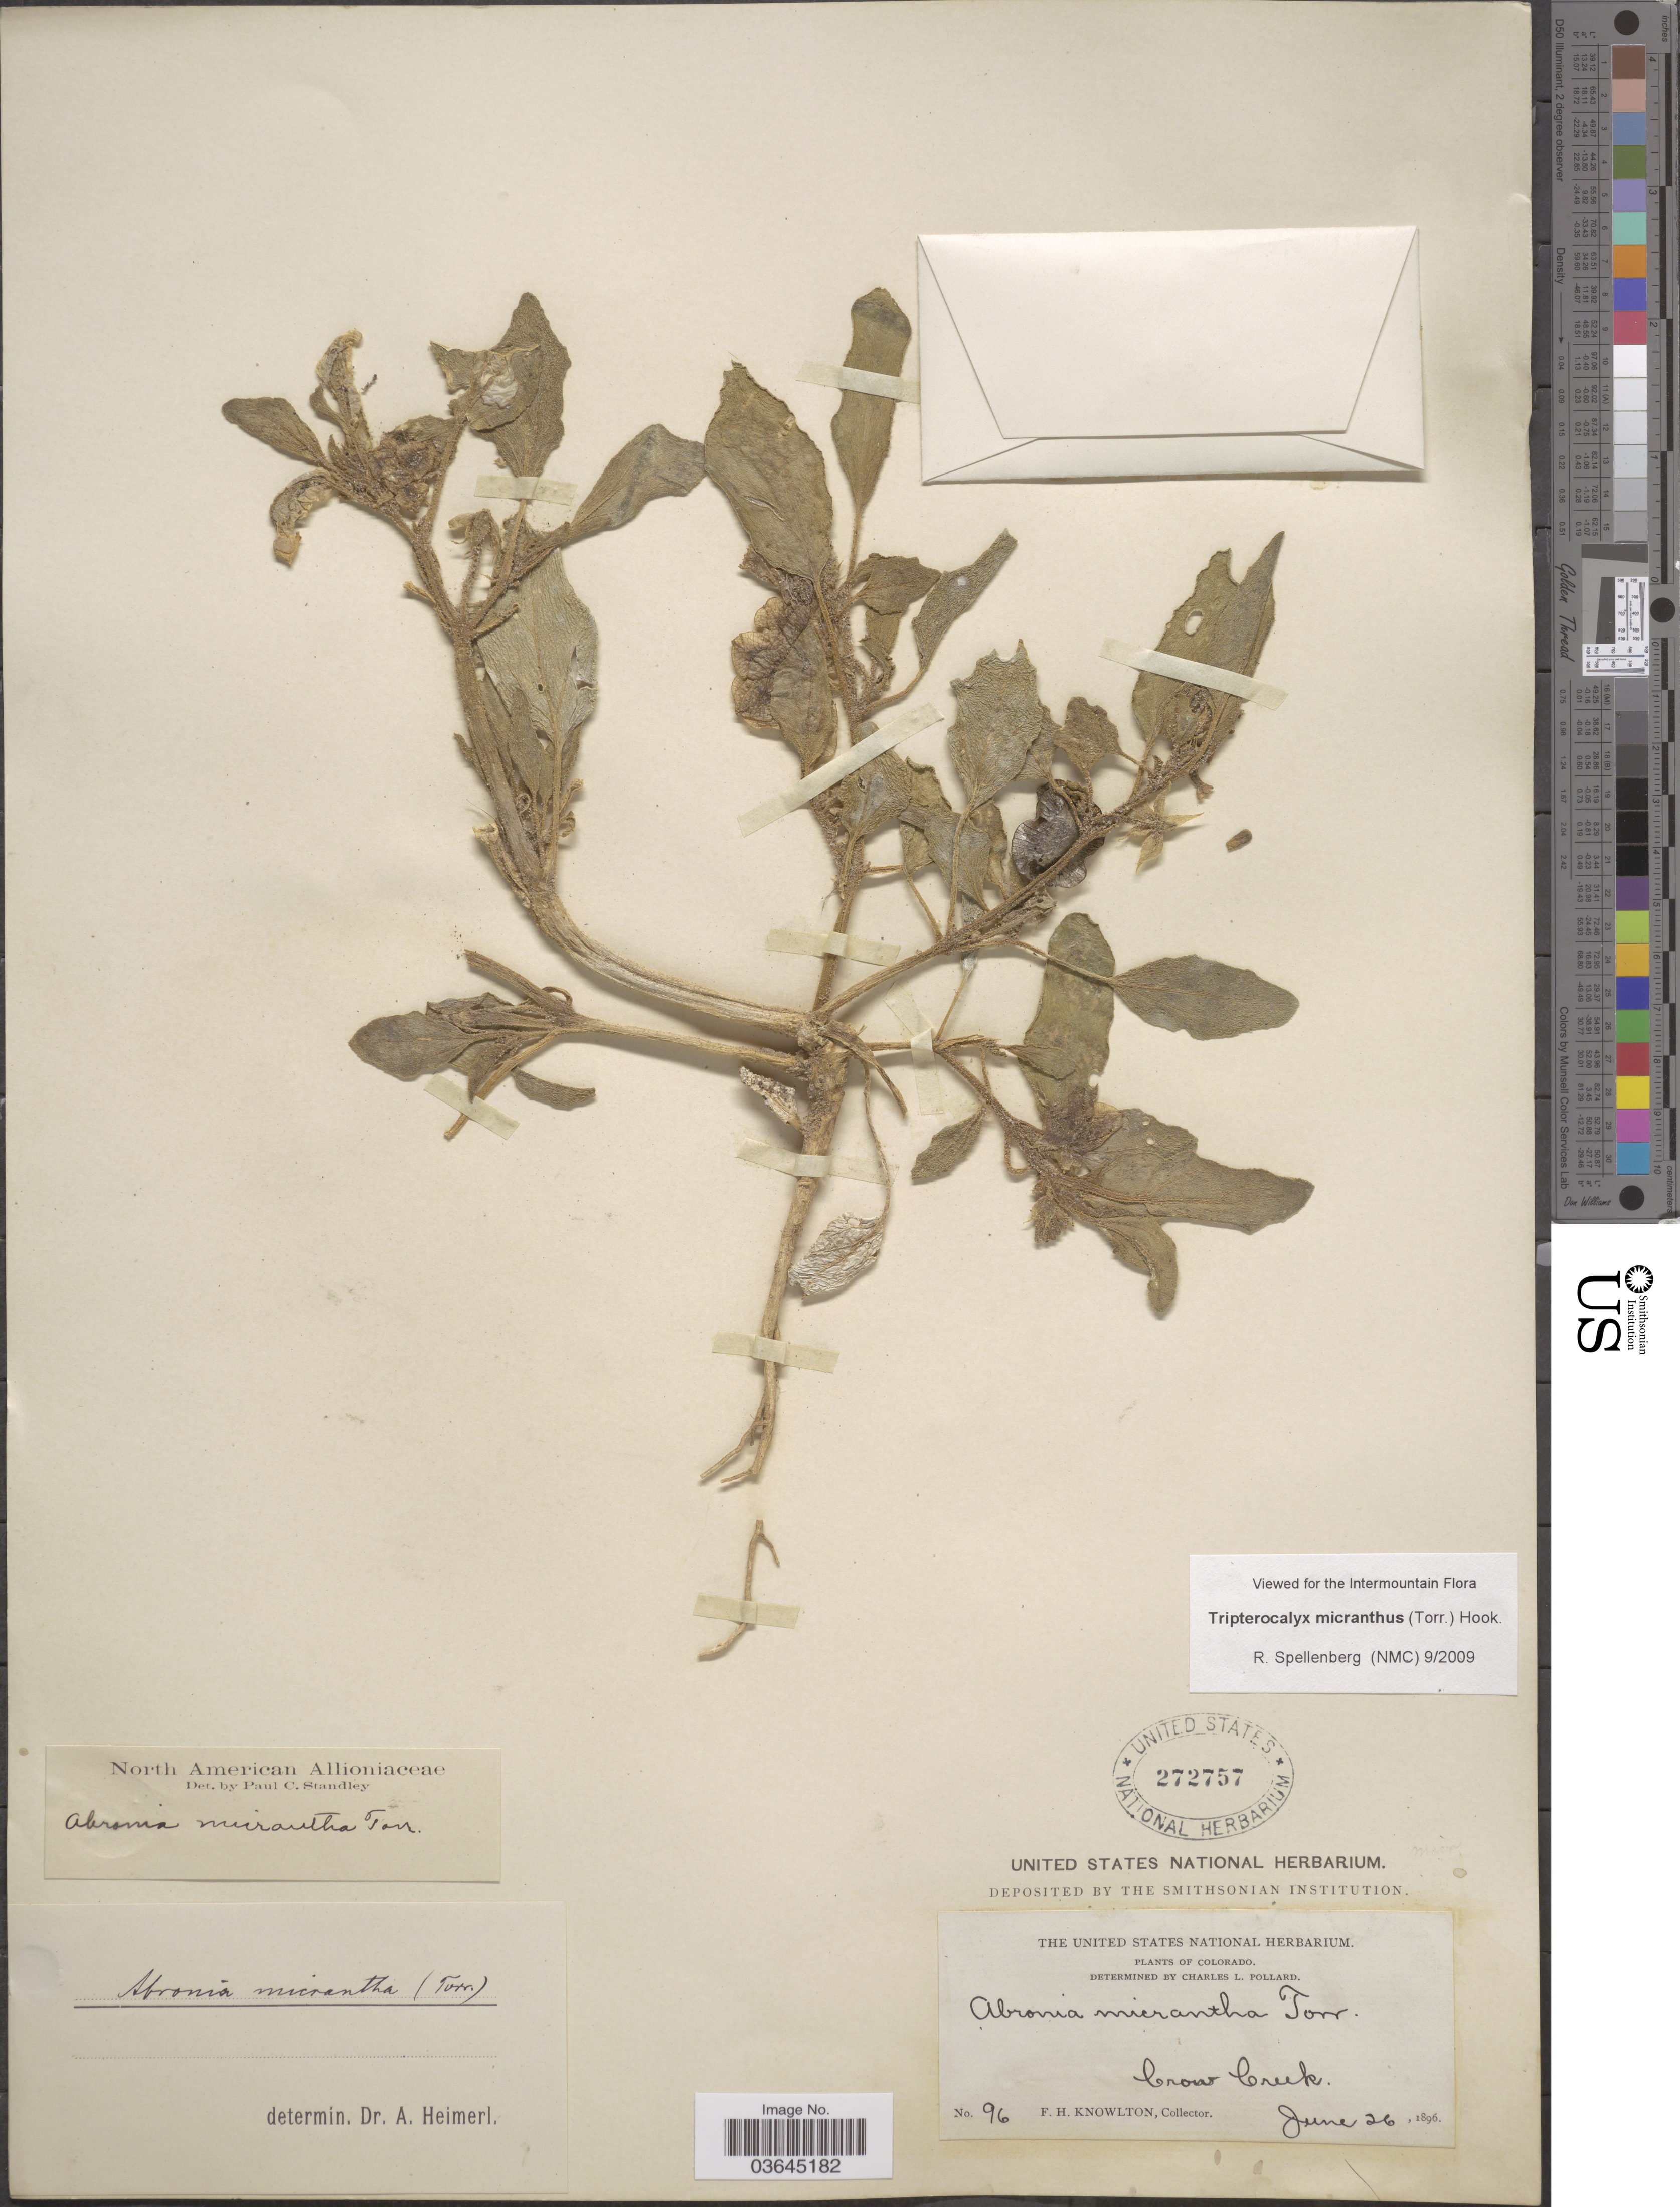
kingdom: Plantae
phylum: Tracheophyta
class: Magnoliopsida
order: Caryophyllales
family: Nyctaginaceae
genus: Tripterocalyx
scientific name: Tripterocalyx micranthus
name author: (Torr.) Hook.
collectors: F. H. Knowlton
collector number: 96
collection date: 1896-06-26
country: United States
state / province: Colorado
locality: Crow Creek.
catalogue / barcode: US 272757